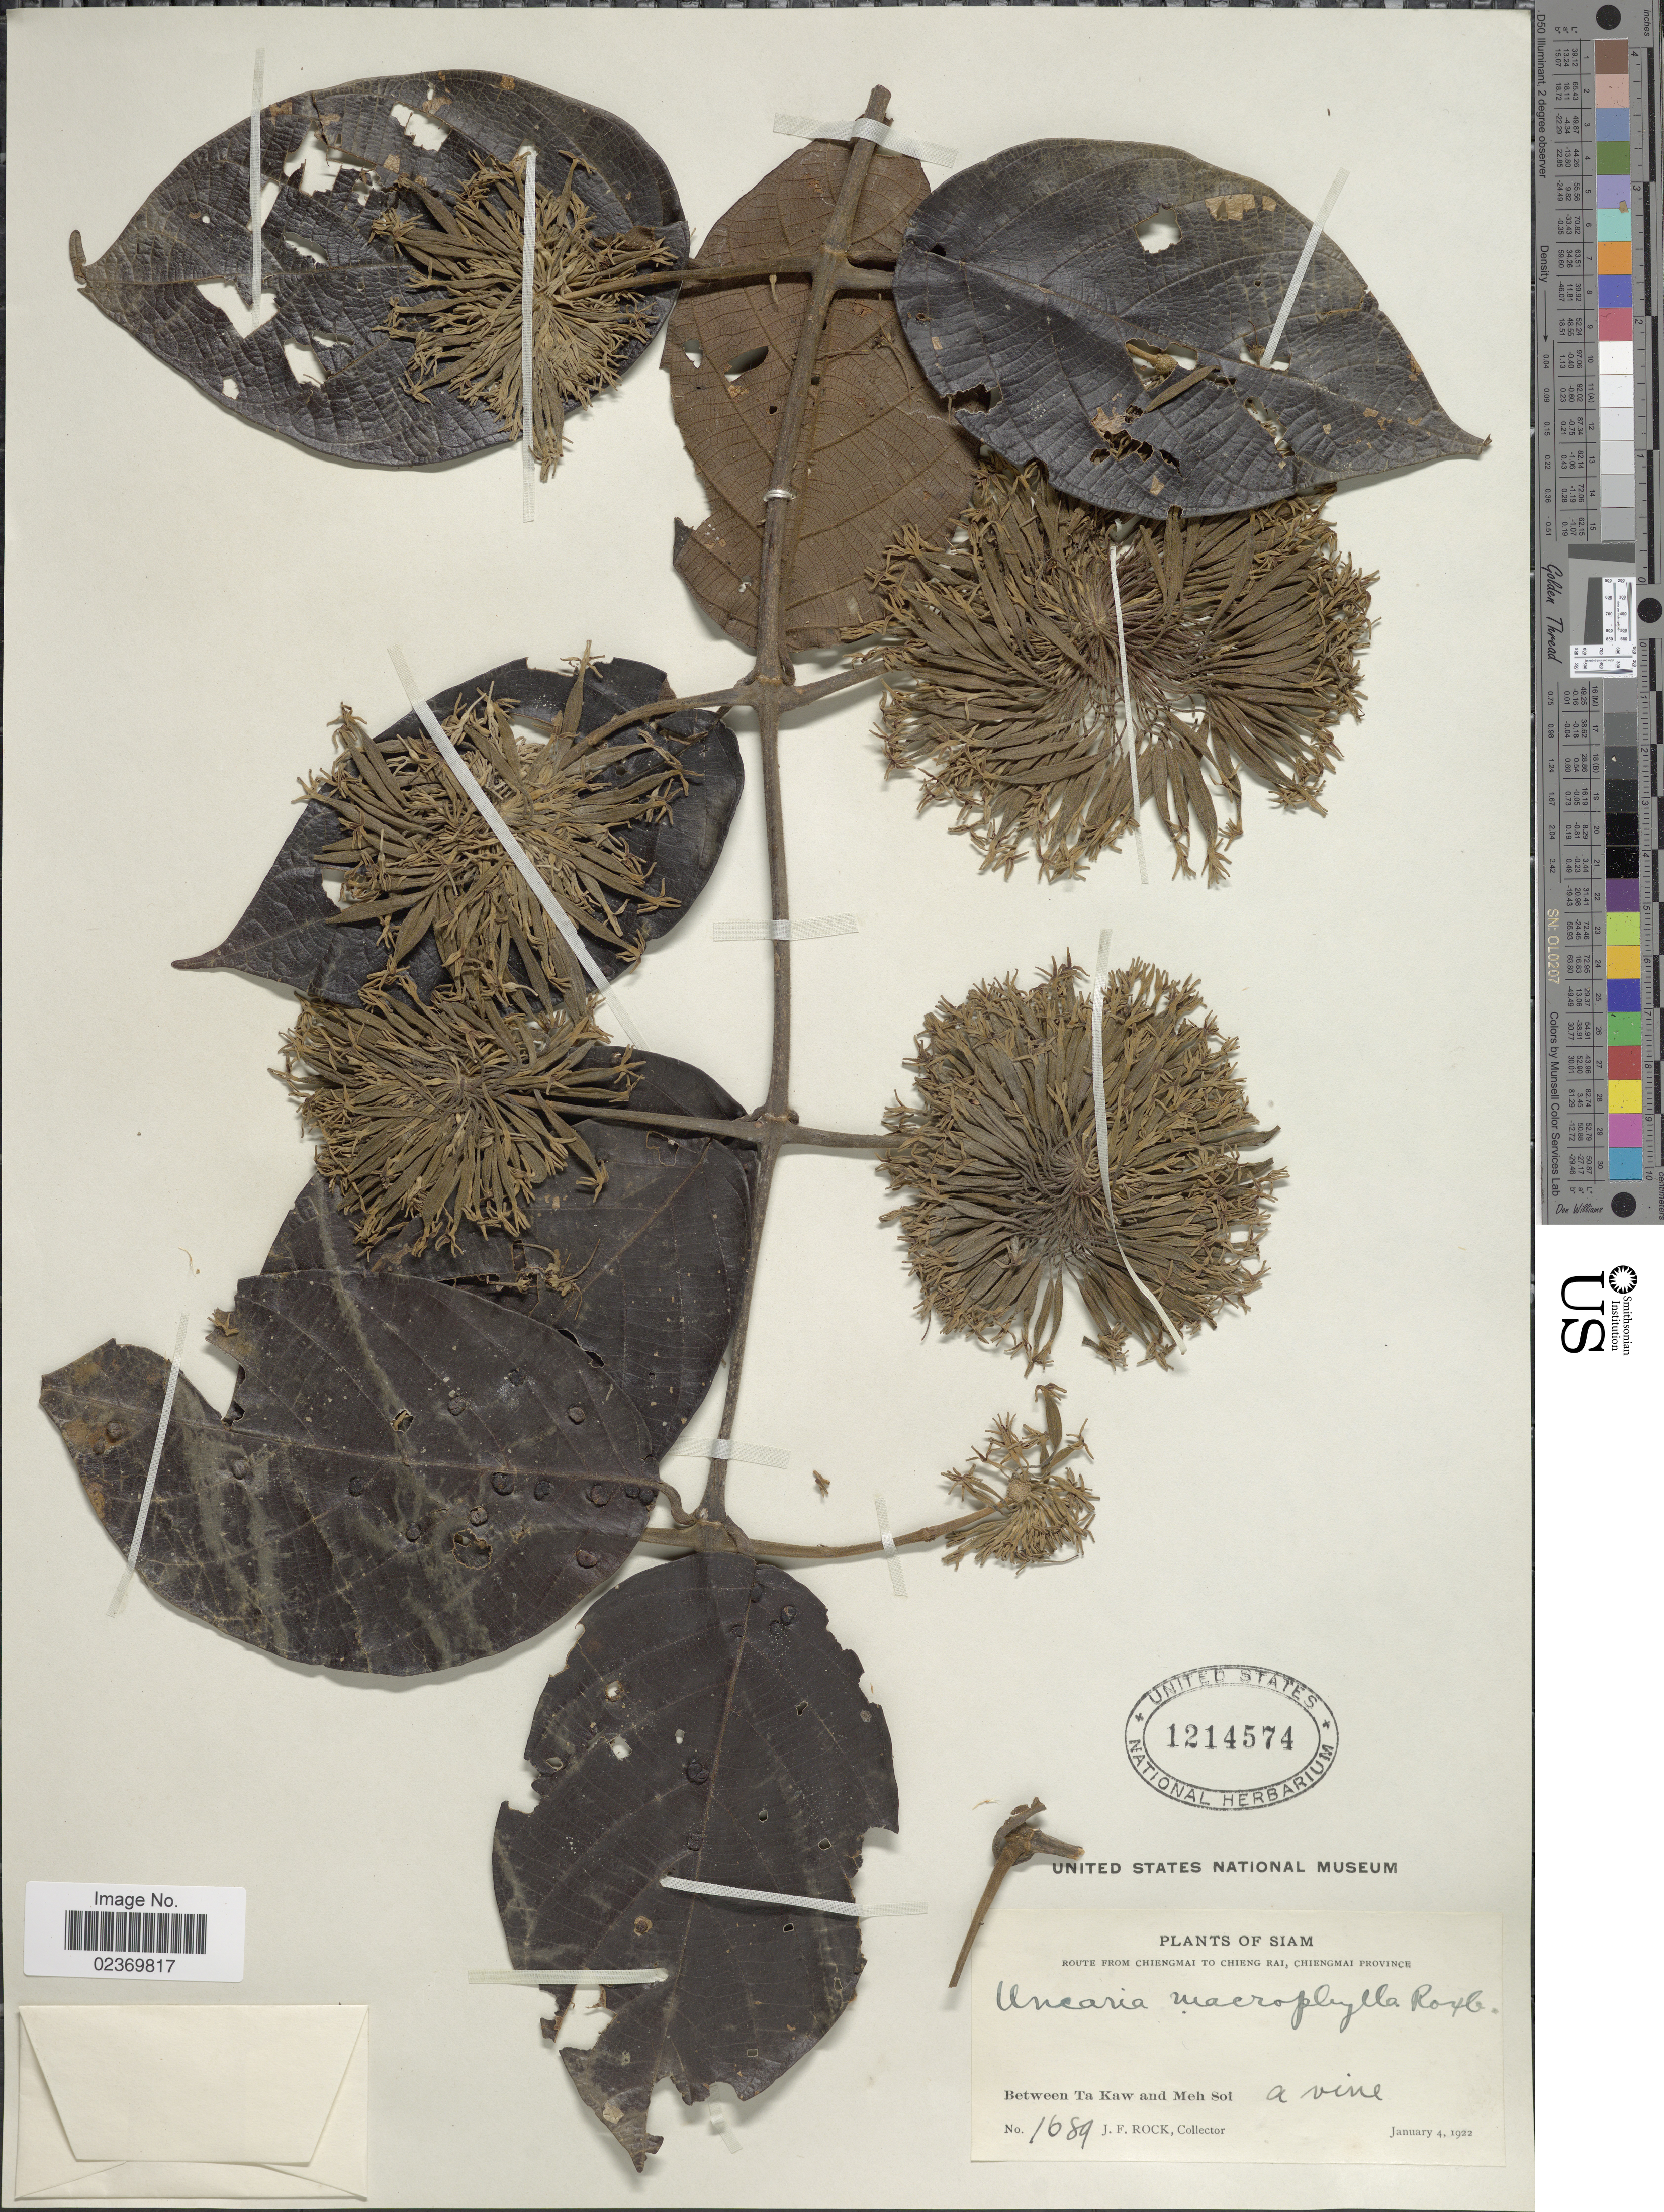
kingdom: Plantae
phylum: Tracheophyta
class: Magnoliopsida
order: Gentianales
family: Rubiaceae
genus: Uncaria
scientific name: Uncaria macrophylla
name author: Wall. ex Roxb.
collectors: J. Rock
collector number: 1689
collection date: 1922-01-04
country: Thailand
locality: Siam. Between Ta Kaw and Meh Soi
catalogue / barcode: US 1214574